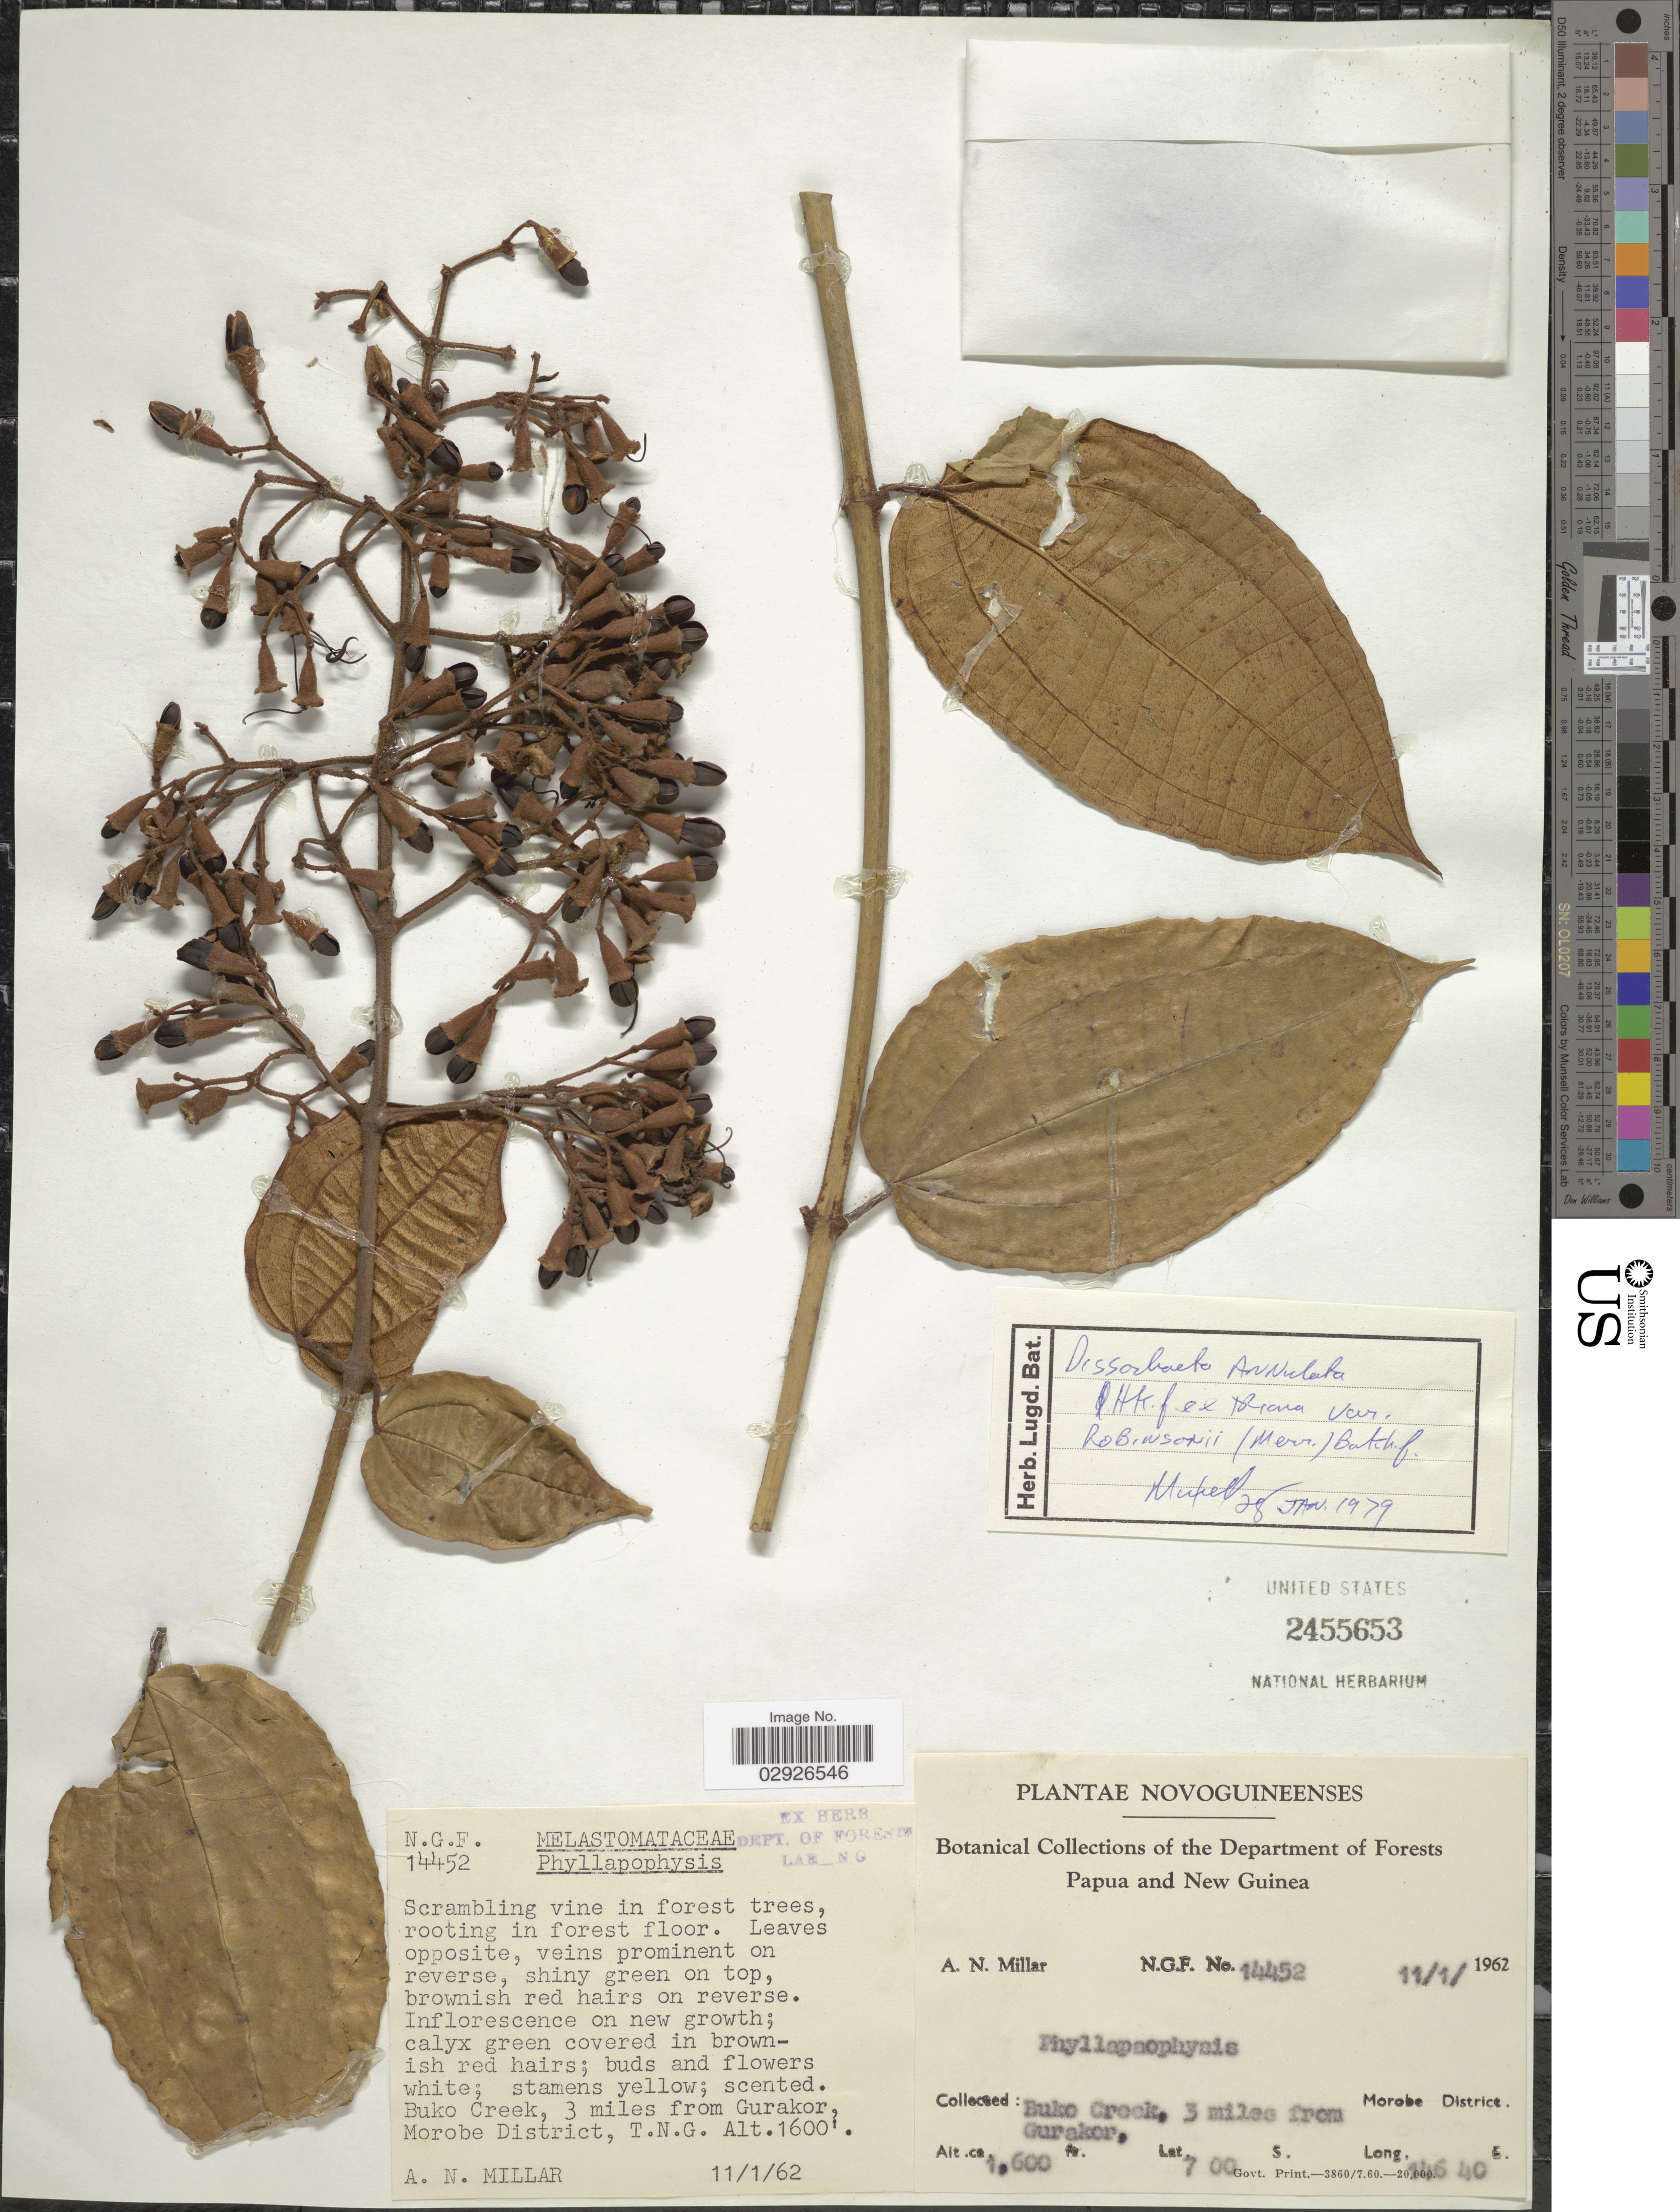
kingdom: Plantae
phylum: Tracheophyta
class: Magnoliopsida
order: Myrtales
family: Melastomataceae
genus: Dissochaeta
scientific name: Dissochaeta annulata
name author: Hook. f. ex Triana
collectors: A. Millar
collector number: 14452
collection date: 1962-01-11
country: Papua New Guinea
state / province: Morobe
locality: Novoguineenses. Buko Creek, 3 miles from Gurakor. Morobe District, T.N.G.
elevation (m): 488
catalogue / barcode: US 2455653